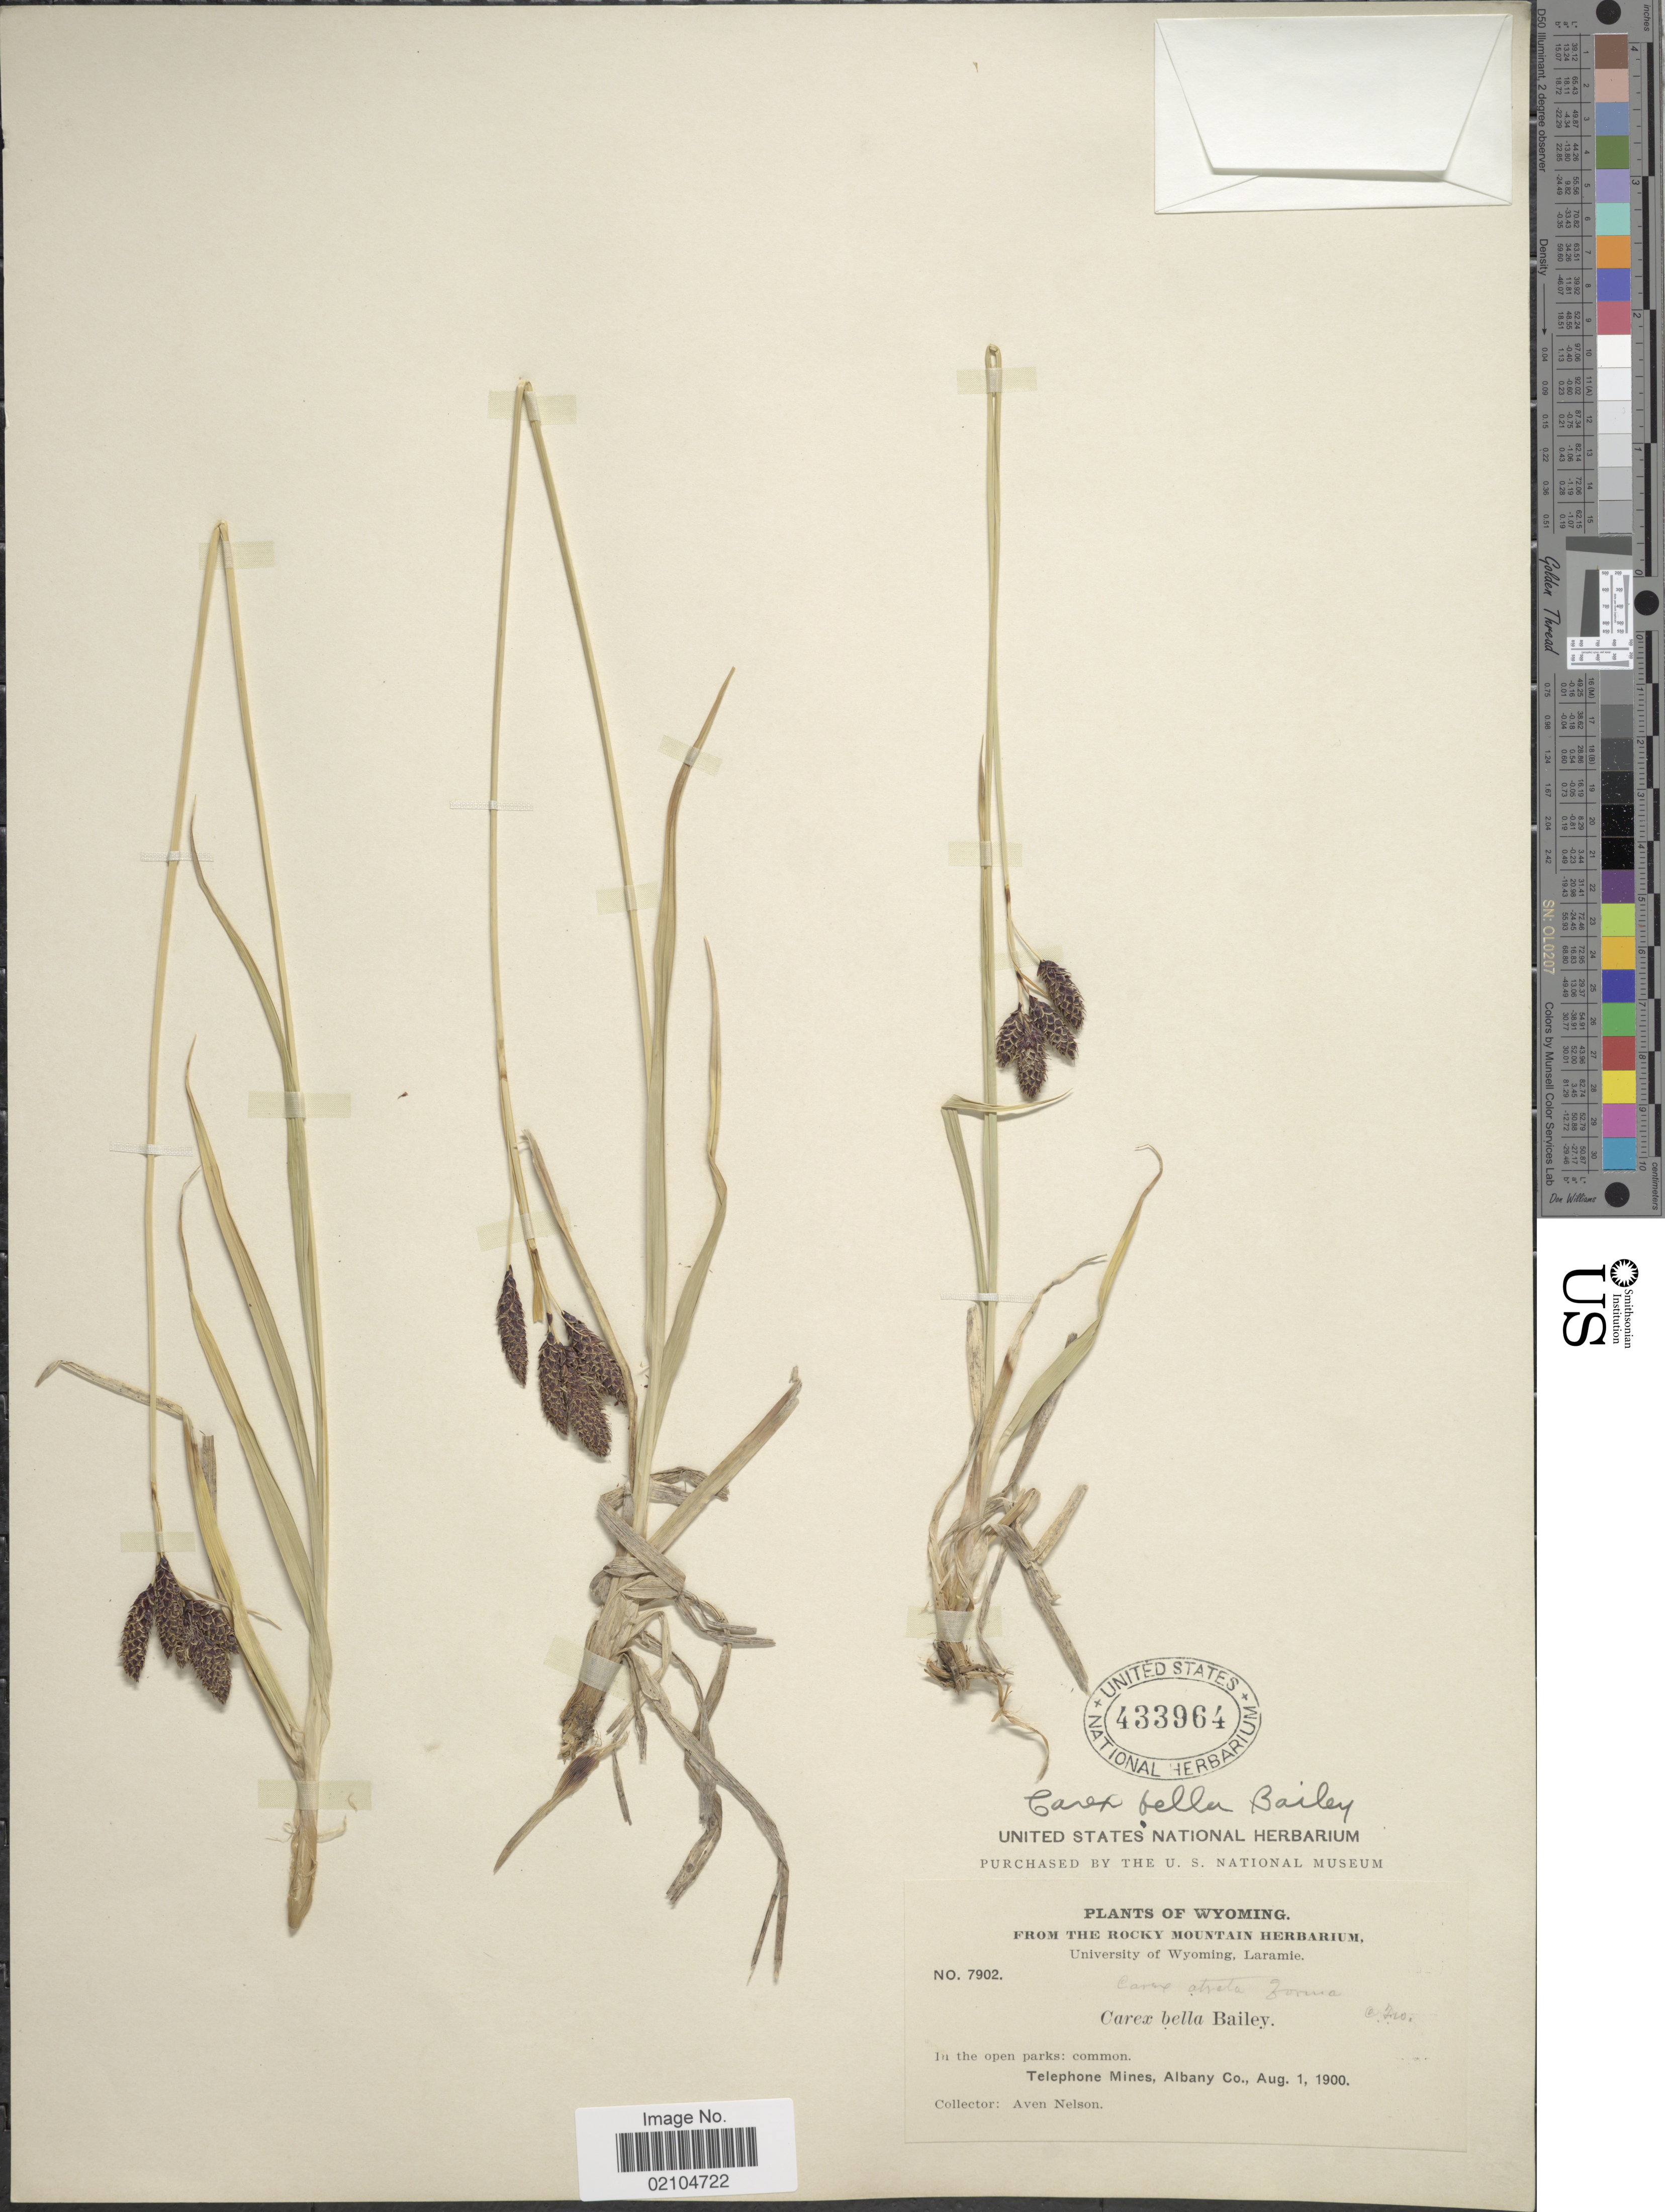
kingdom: Plantae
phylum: Tracheophyta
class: Liliopsida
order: Poales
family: Cyperaceae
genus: Carex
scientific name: Carex bella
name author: L.H. Bailey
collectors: A. Nelson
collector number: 7902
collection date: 1900-08-01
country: United States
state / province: Wyoming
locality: Telephone Mines,. Albany Co.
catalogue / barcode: US 433964